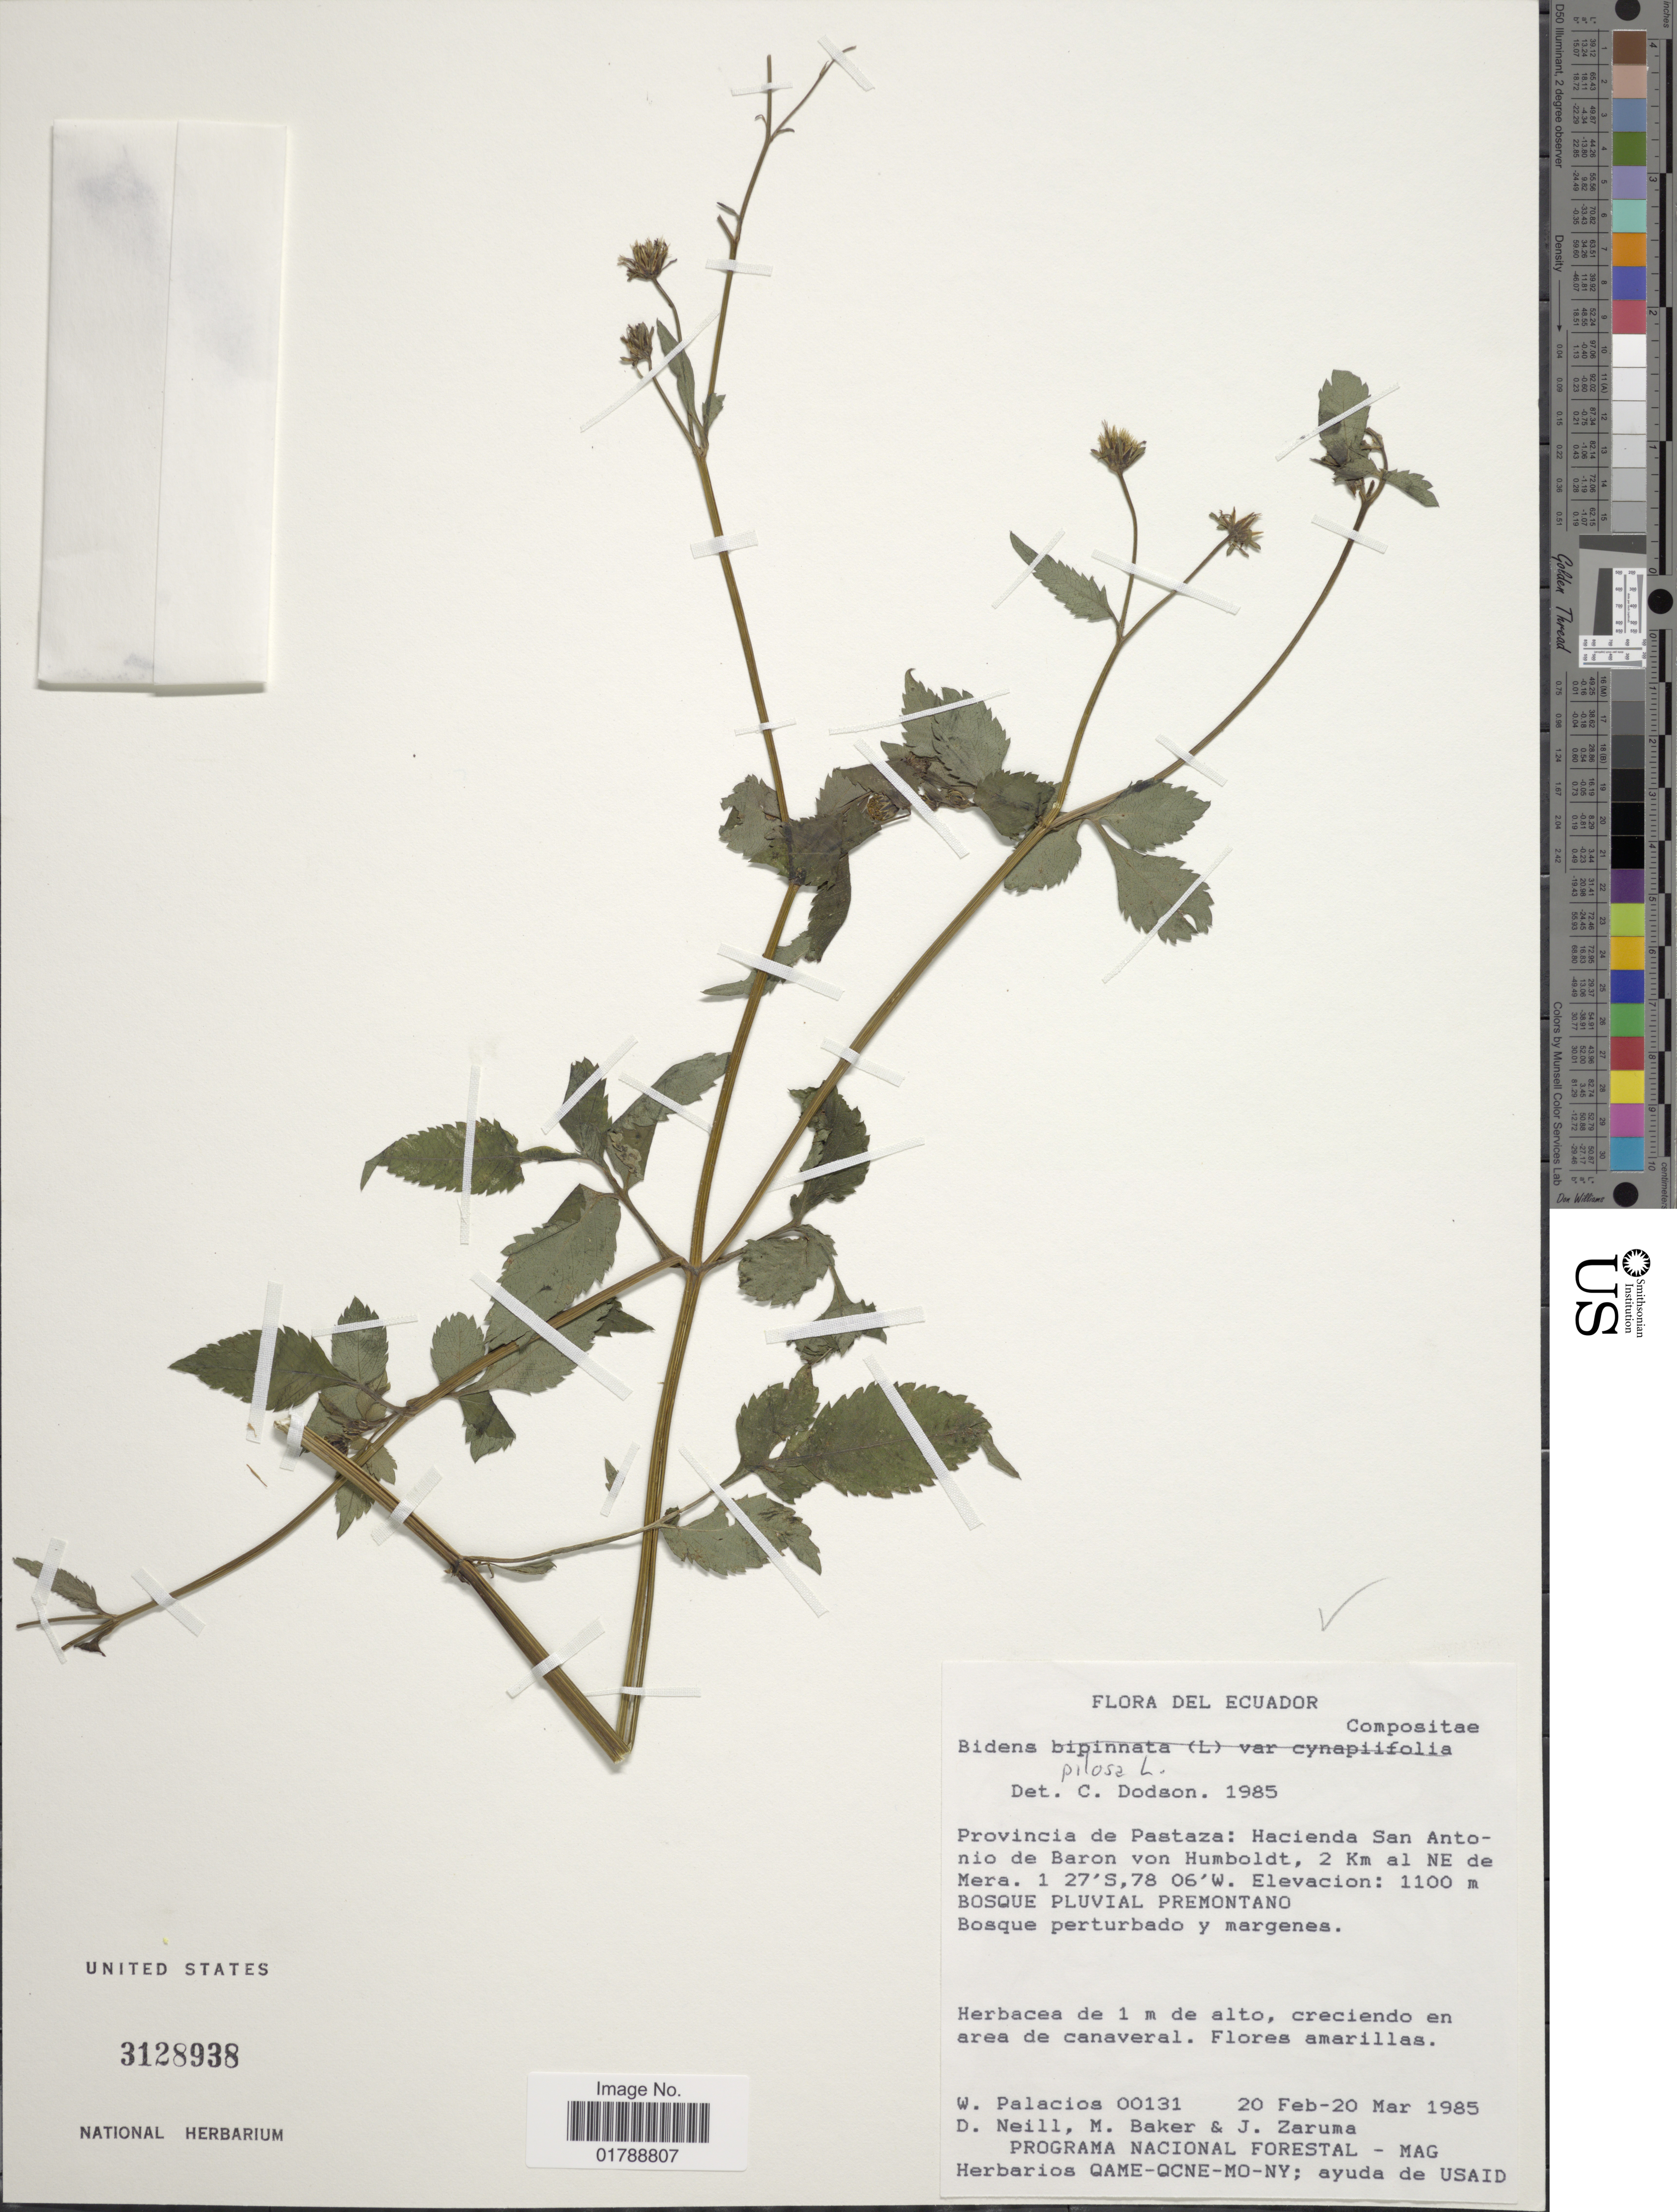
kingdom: Plantae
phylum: Tracheophyta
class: Magnoliopsida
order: Asterales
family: Asteraceae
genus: Bidens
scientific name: Bidens pilosa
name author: L.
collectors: W. Palacios, D. Neill, M. Baker & J. Zaruma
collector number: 00131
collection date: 1985-02-20/1985-03-20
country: Ecuador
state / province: Pastaza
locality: Hacienda San Antonio de Baron von Humboldt, 2 Km al NE de Mera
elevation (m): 1100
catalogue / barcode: US 3128938